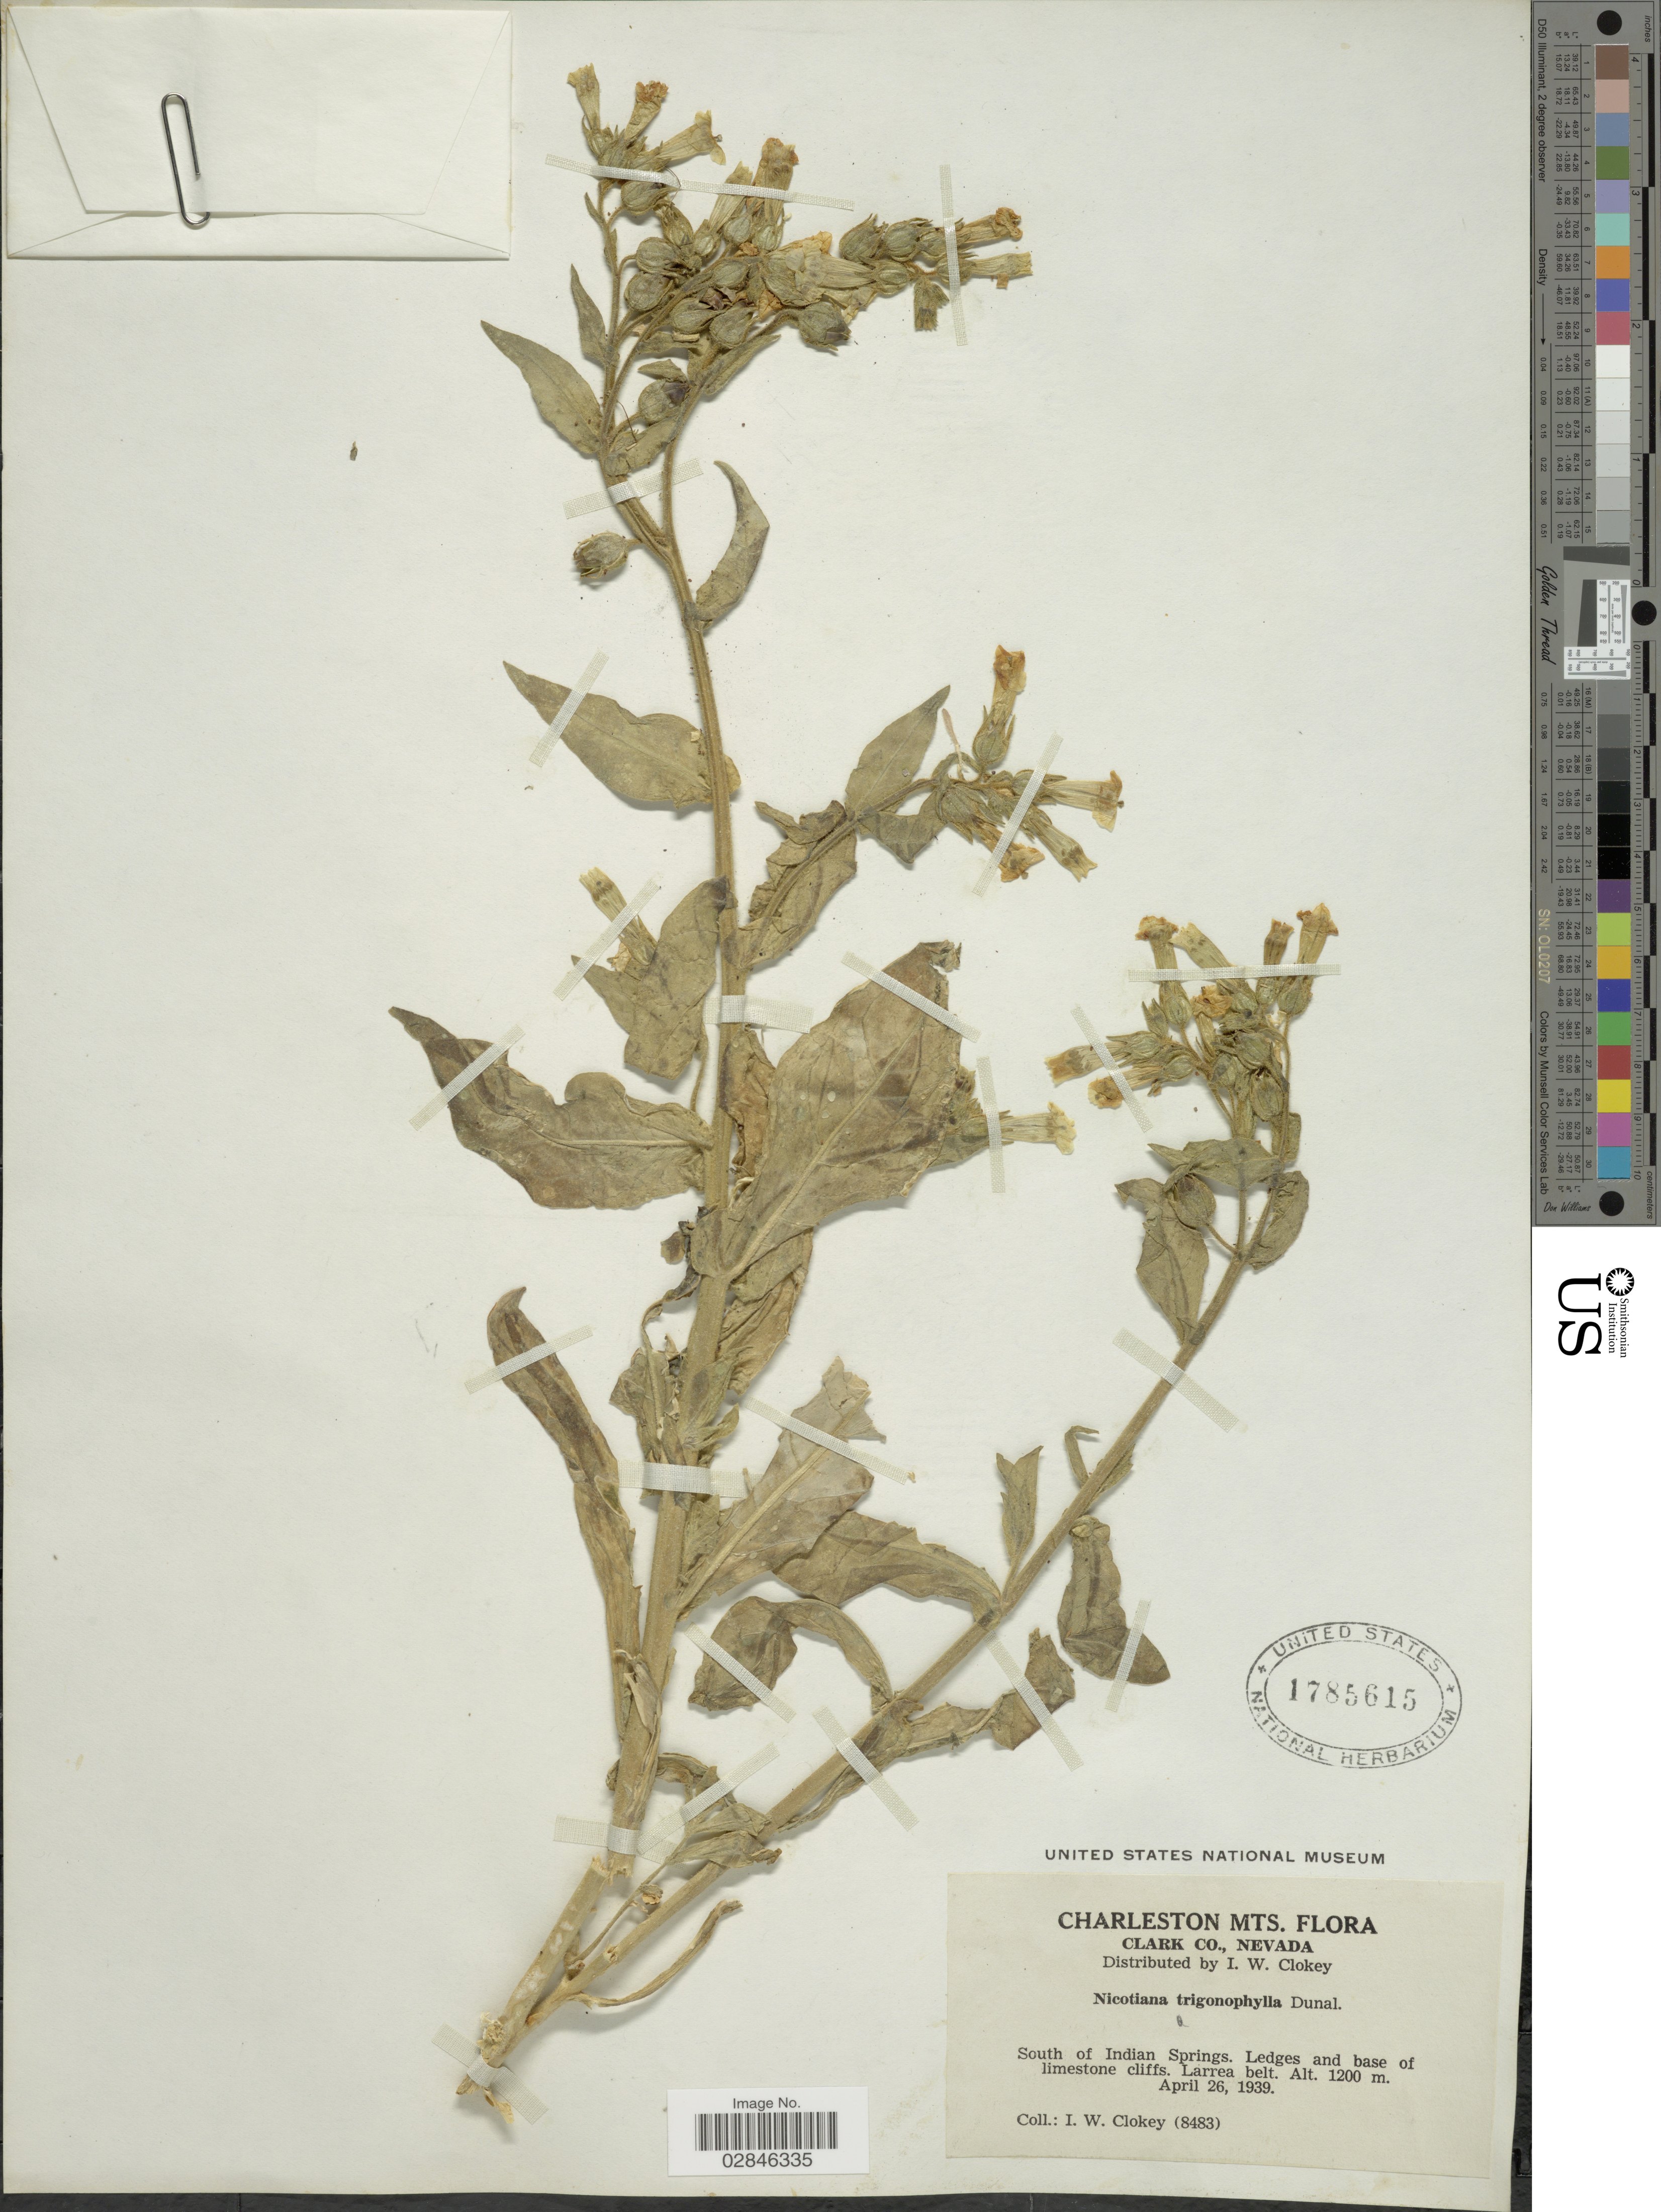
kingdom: Plantae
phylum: Tracheophyta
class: Magnoliopsida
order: Solanales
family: Solanaceae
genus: Nicotiana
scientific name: Nicotiana trigonophylla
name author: Dunal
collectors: I. W. Clokey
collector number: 8483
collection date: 1939-04-26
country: United States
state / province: Nevada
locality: Charleston Mts., Clark Co., South of Indian Springs.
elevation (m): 1200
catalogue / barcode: US 1785615